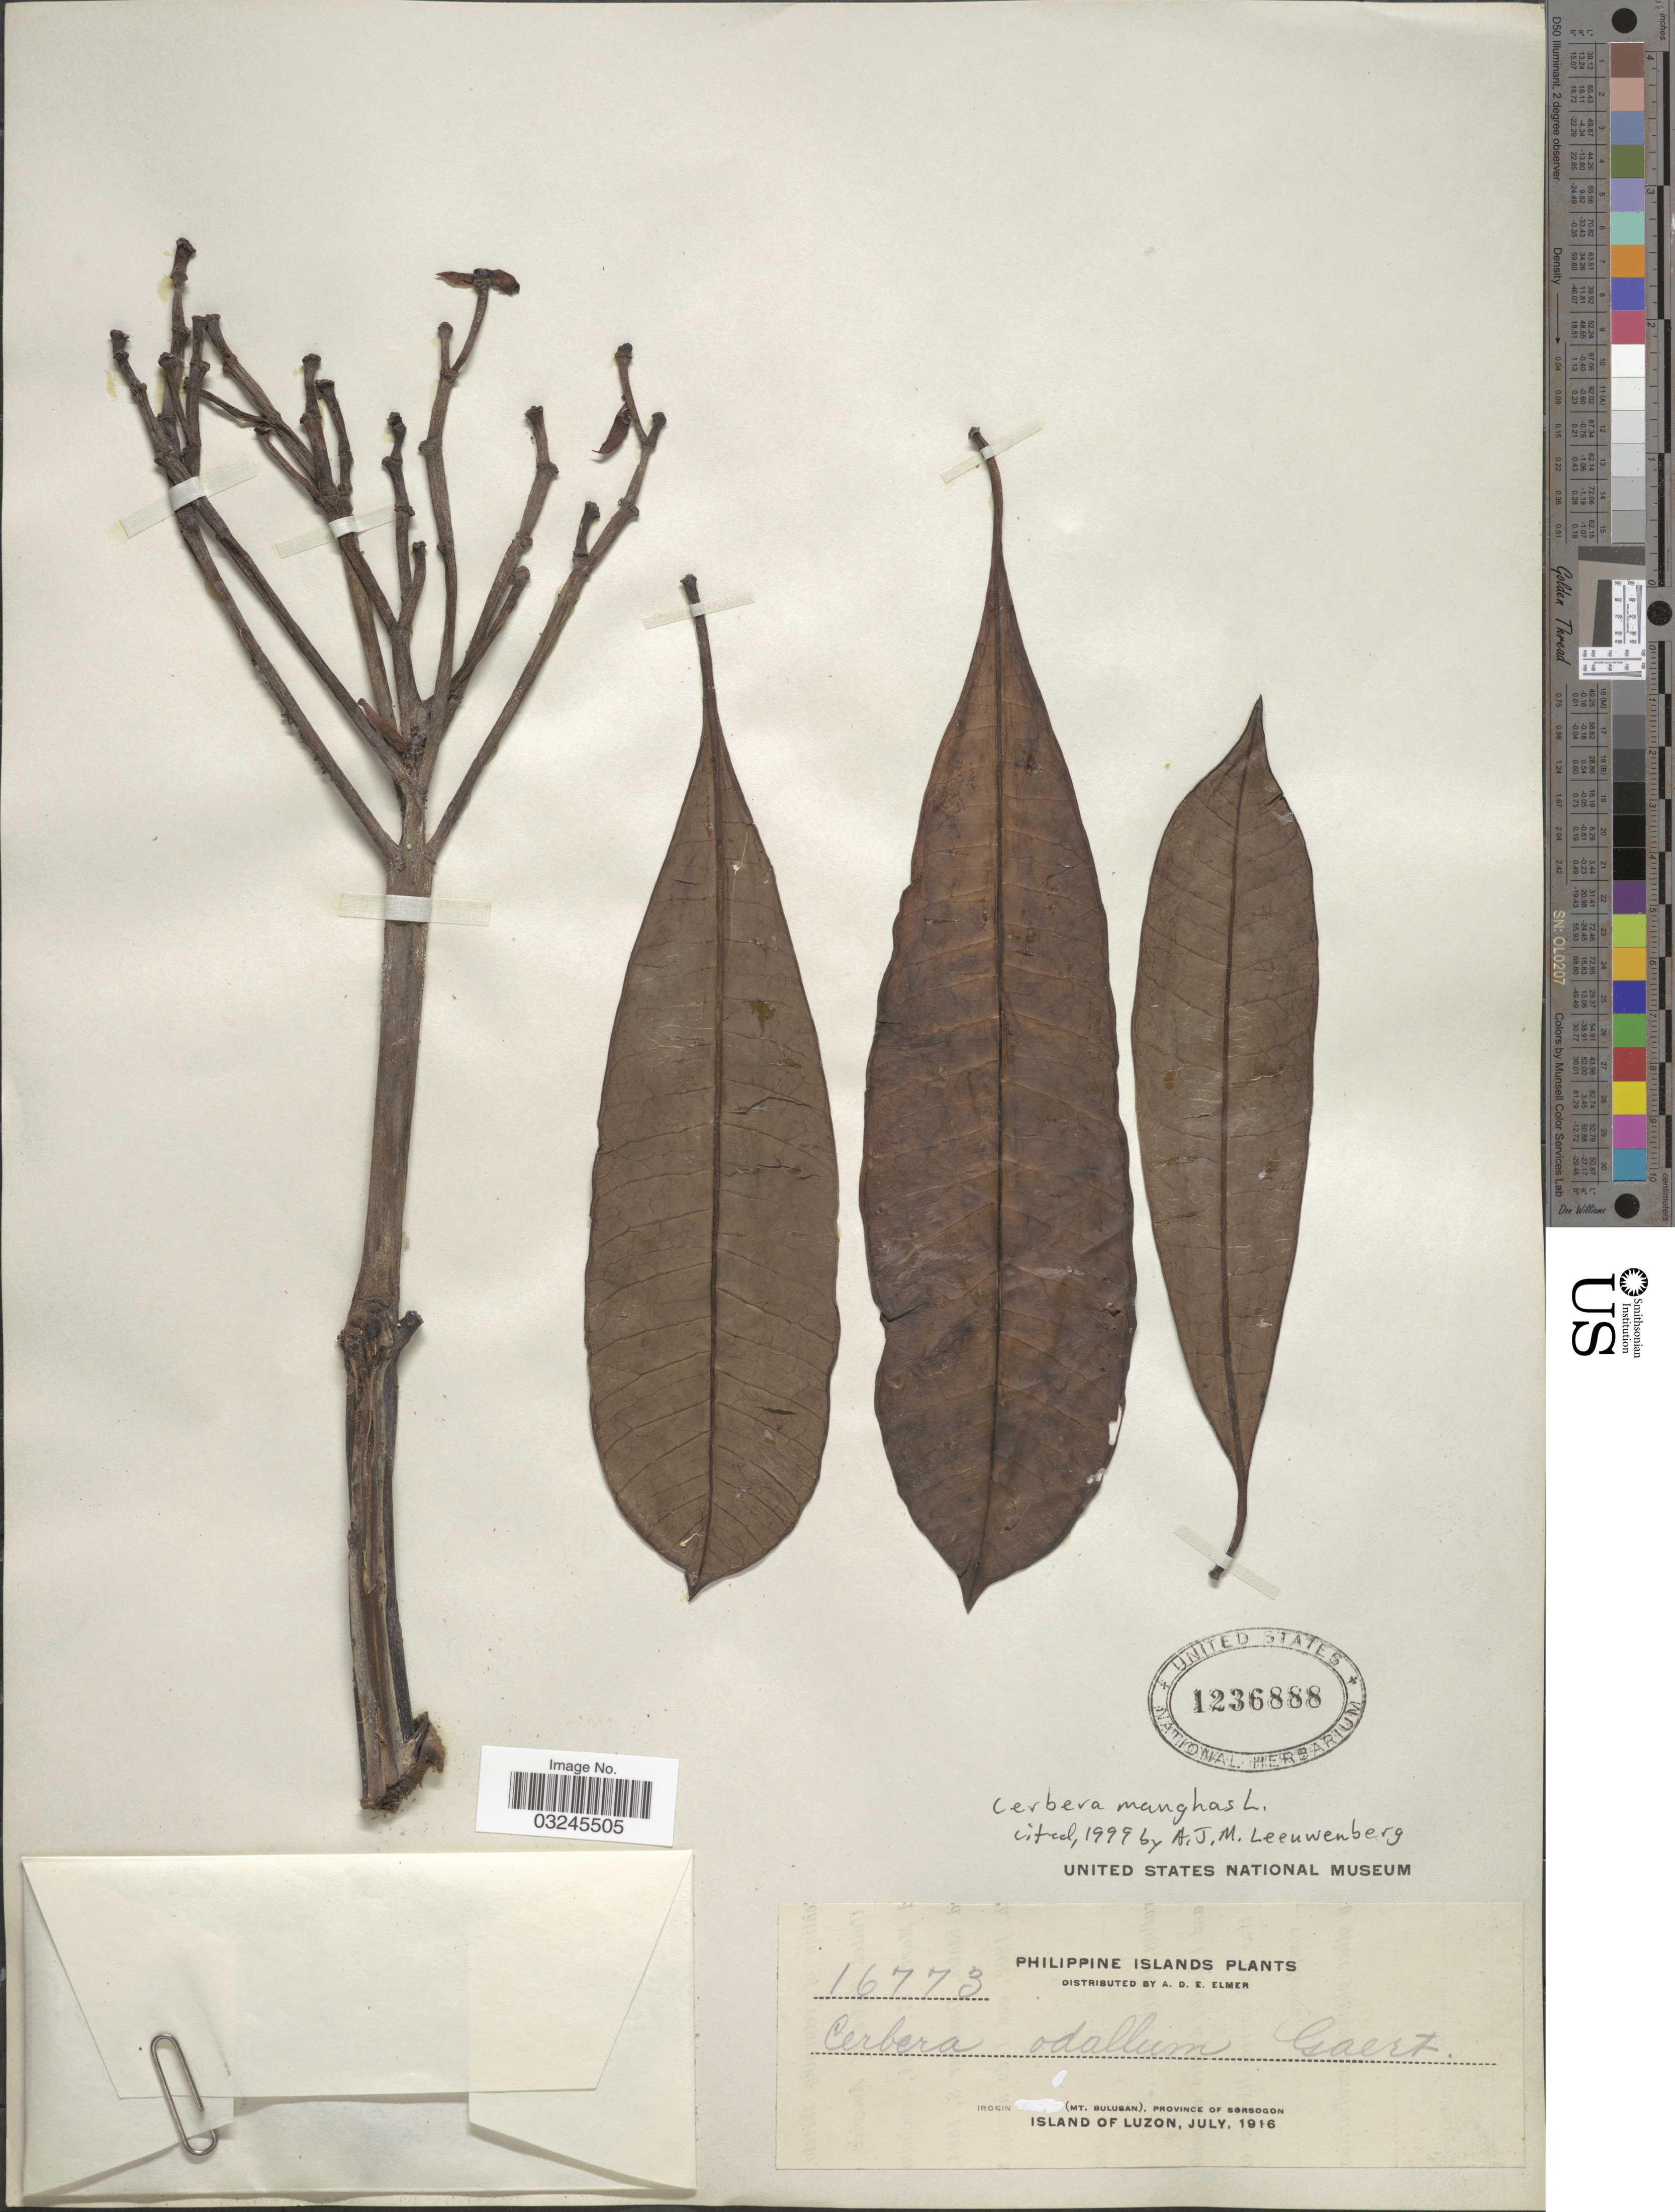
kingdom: Plantae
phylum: Tracheophyta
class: Magnoliopsida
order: Gentianales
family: Apocynaceae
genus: Cerbera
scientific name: Cerbera manghas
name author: L.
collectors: A. D. E. Elmer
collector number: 16773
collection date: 1916-07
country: Philippines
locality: Irosin (Mt. Bulusan), Province of Sorsogon. Island of Luzon.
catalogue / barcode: US 1236888